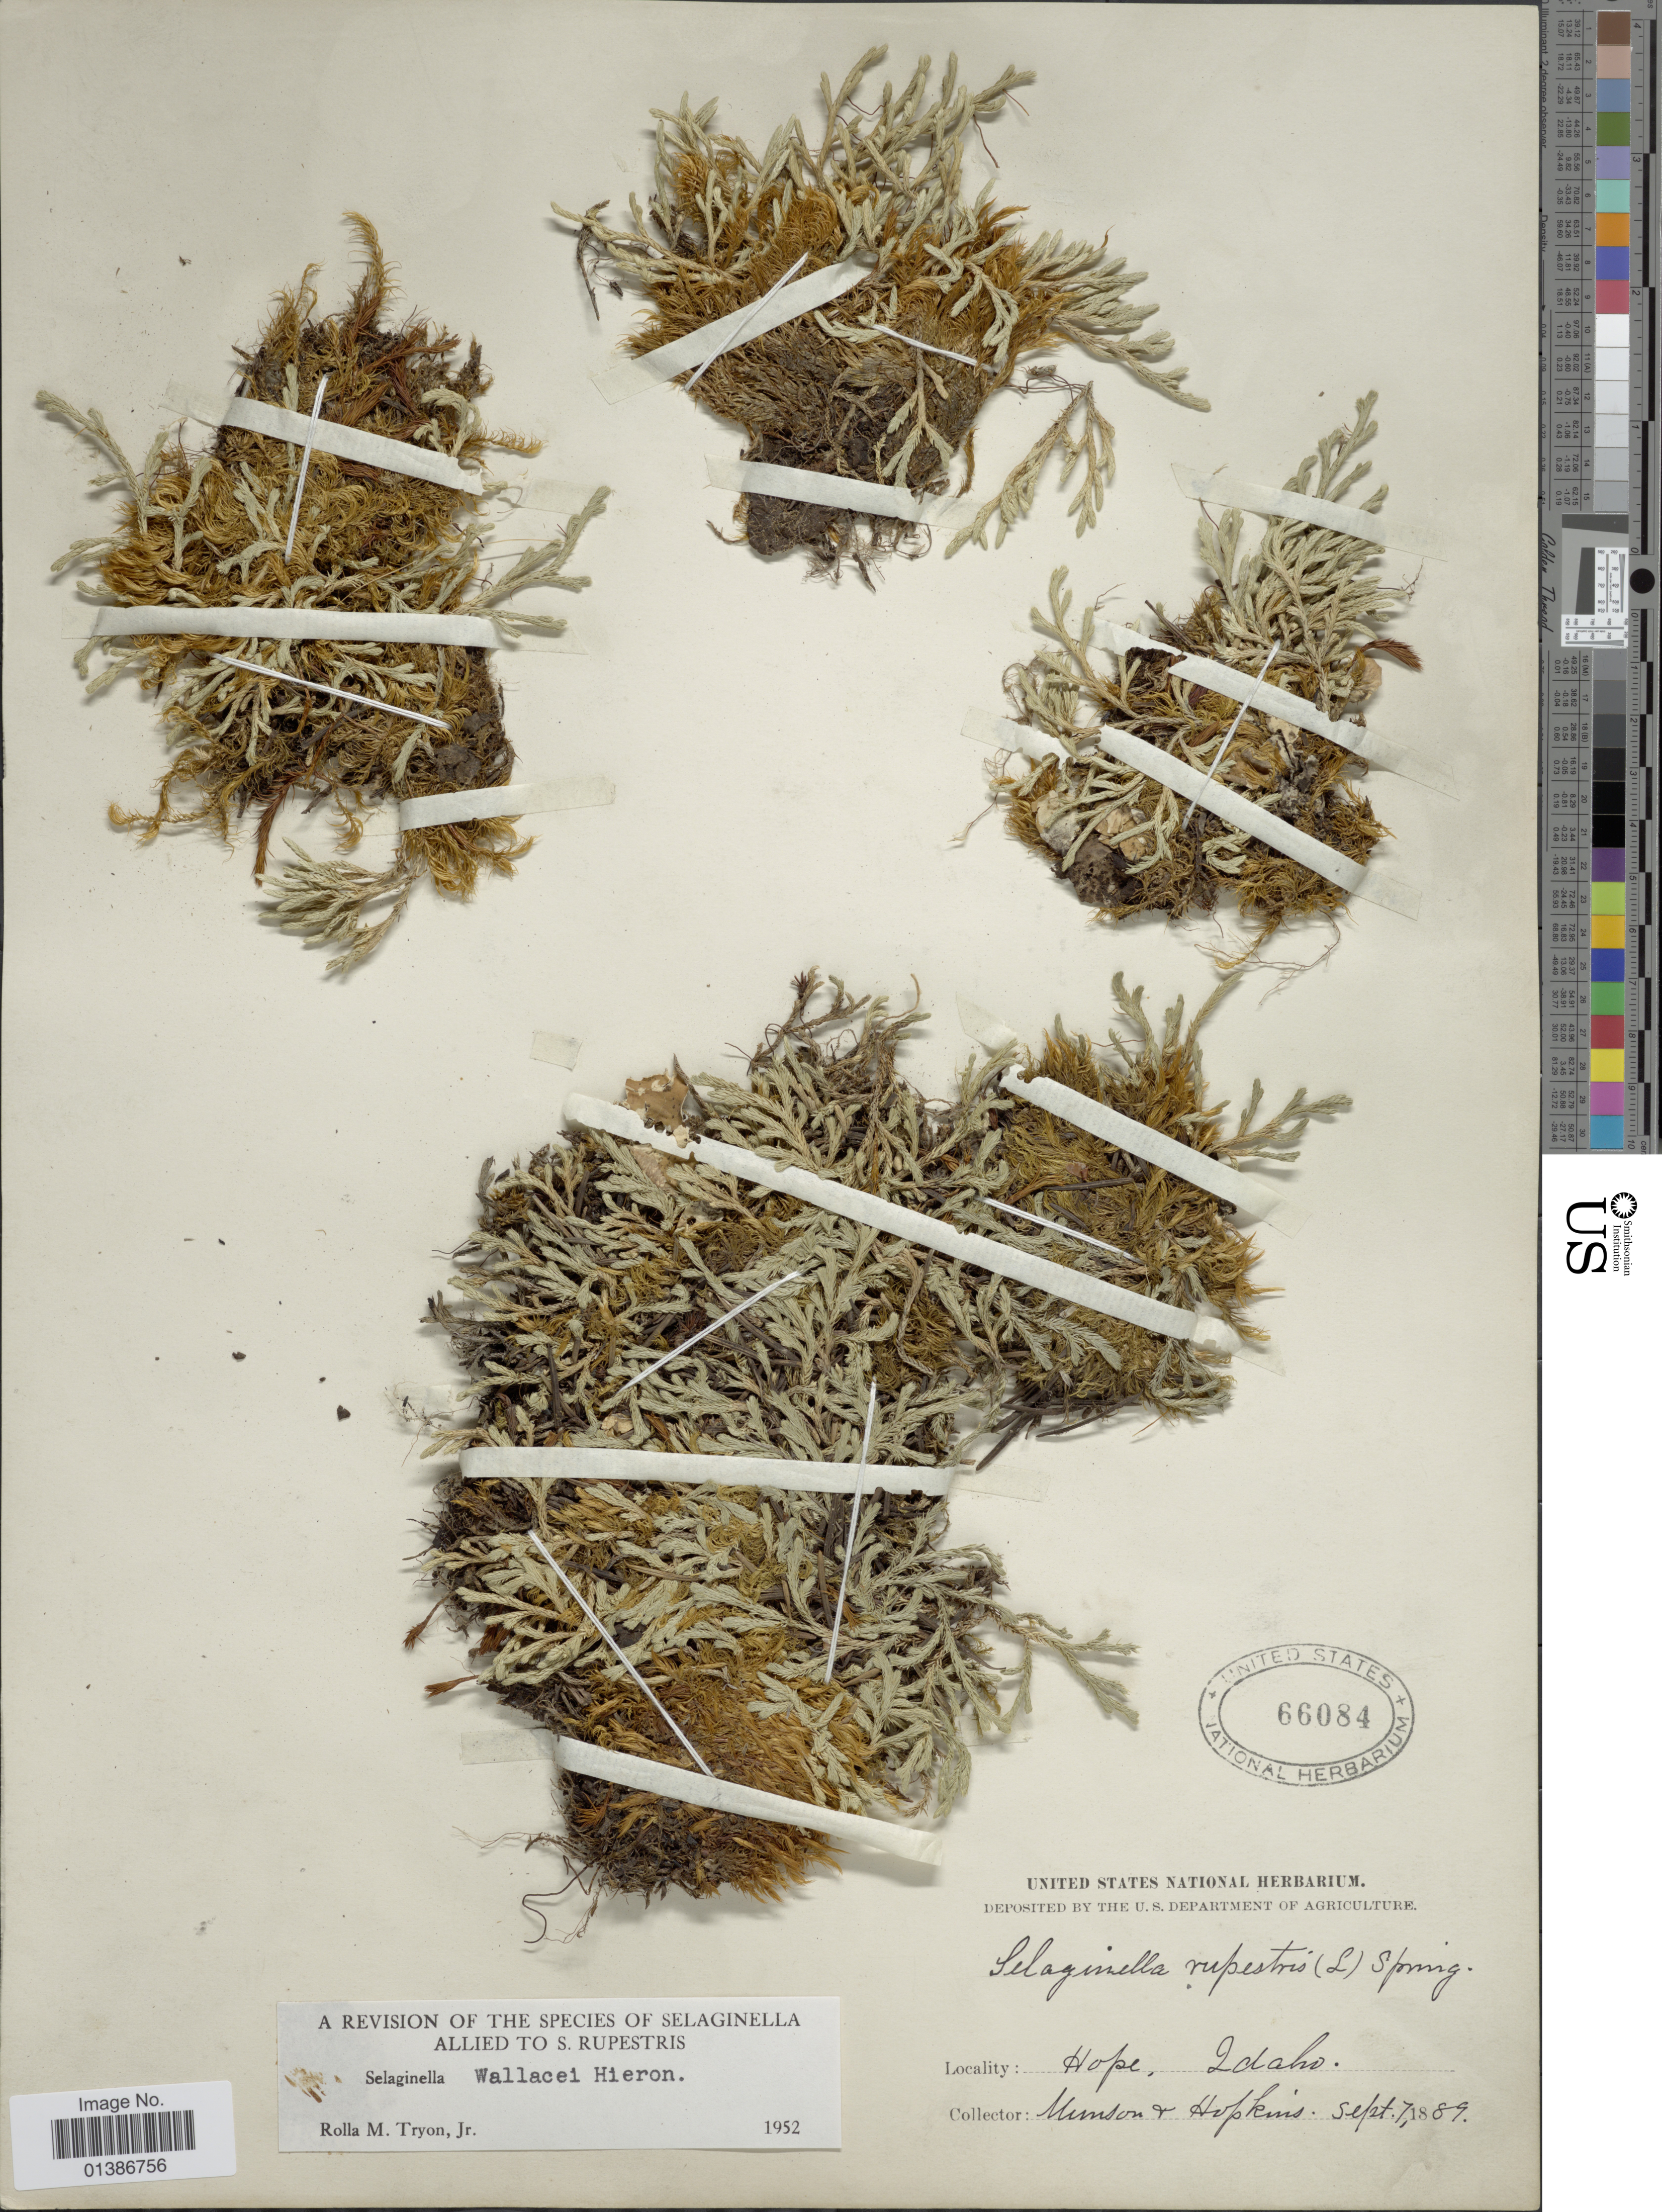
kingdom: Plantae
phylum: Tracheophyta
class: Lycopodiopsida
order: Selaginellales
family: Selaginellaceae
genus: Selaginella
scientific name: Selaginella wallacei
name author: Hieron.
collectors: Munson & -- Hopkins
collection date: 1889-09-07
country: United States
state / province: Idaho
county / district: Bonner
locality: Hope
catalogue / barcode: US 66084